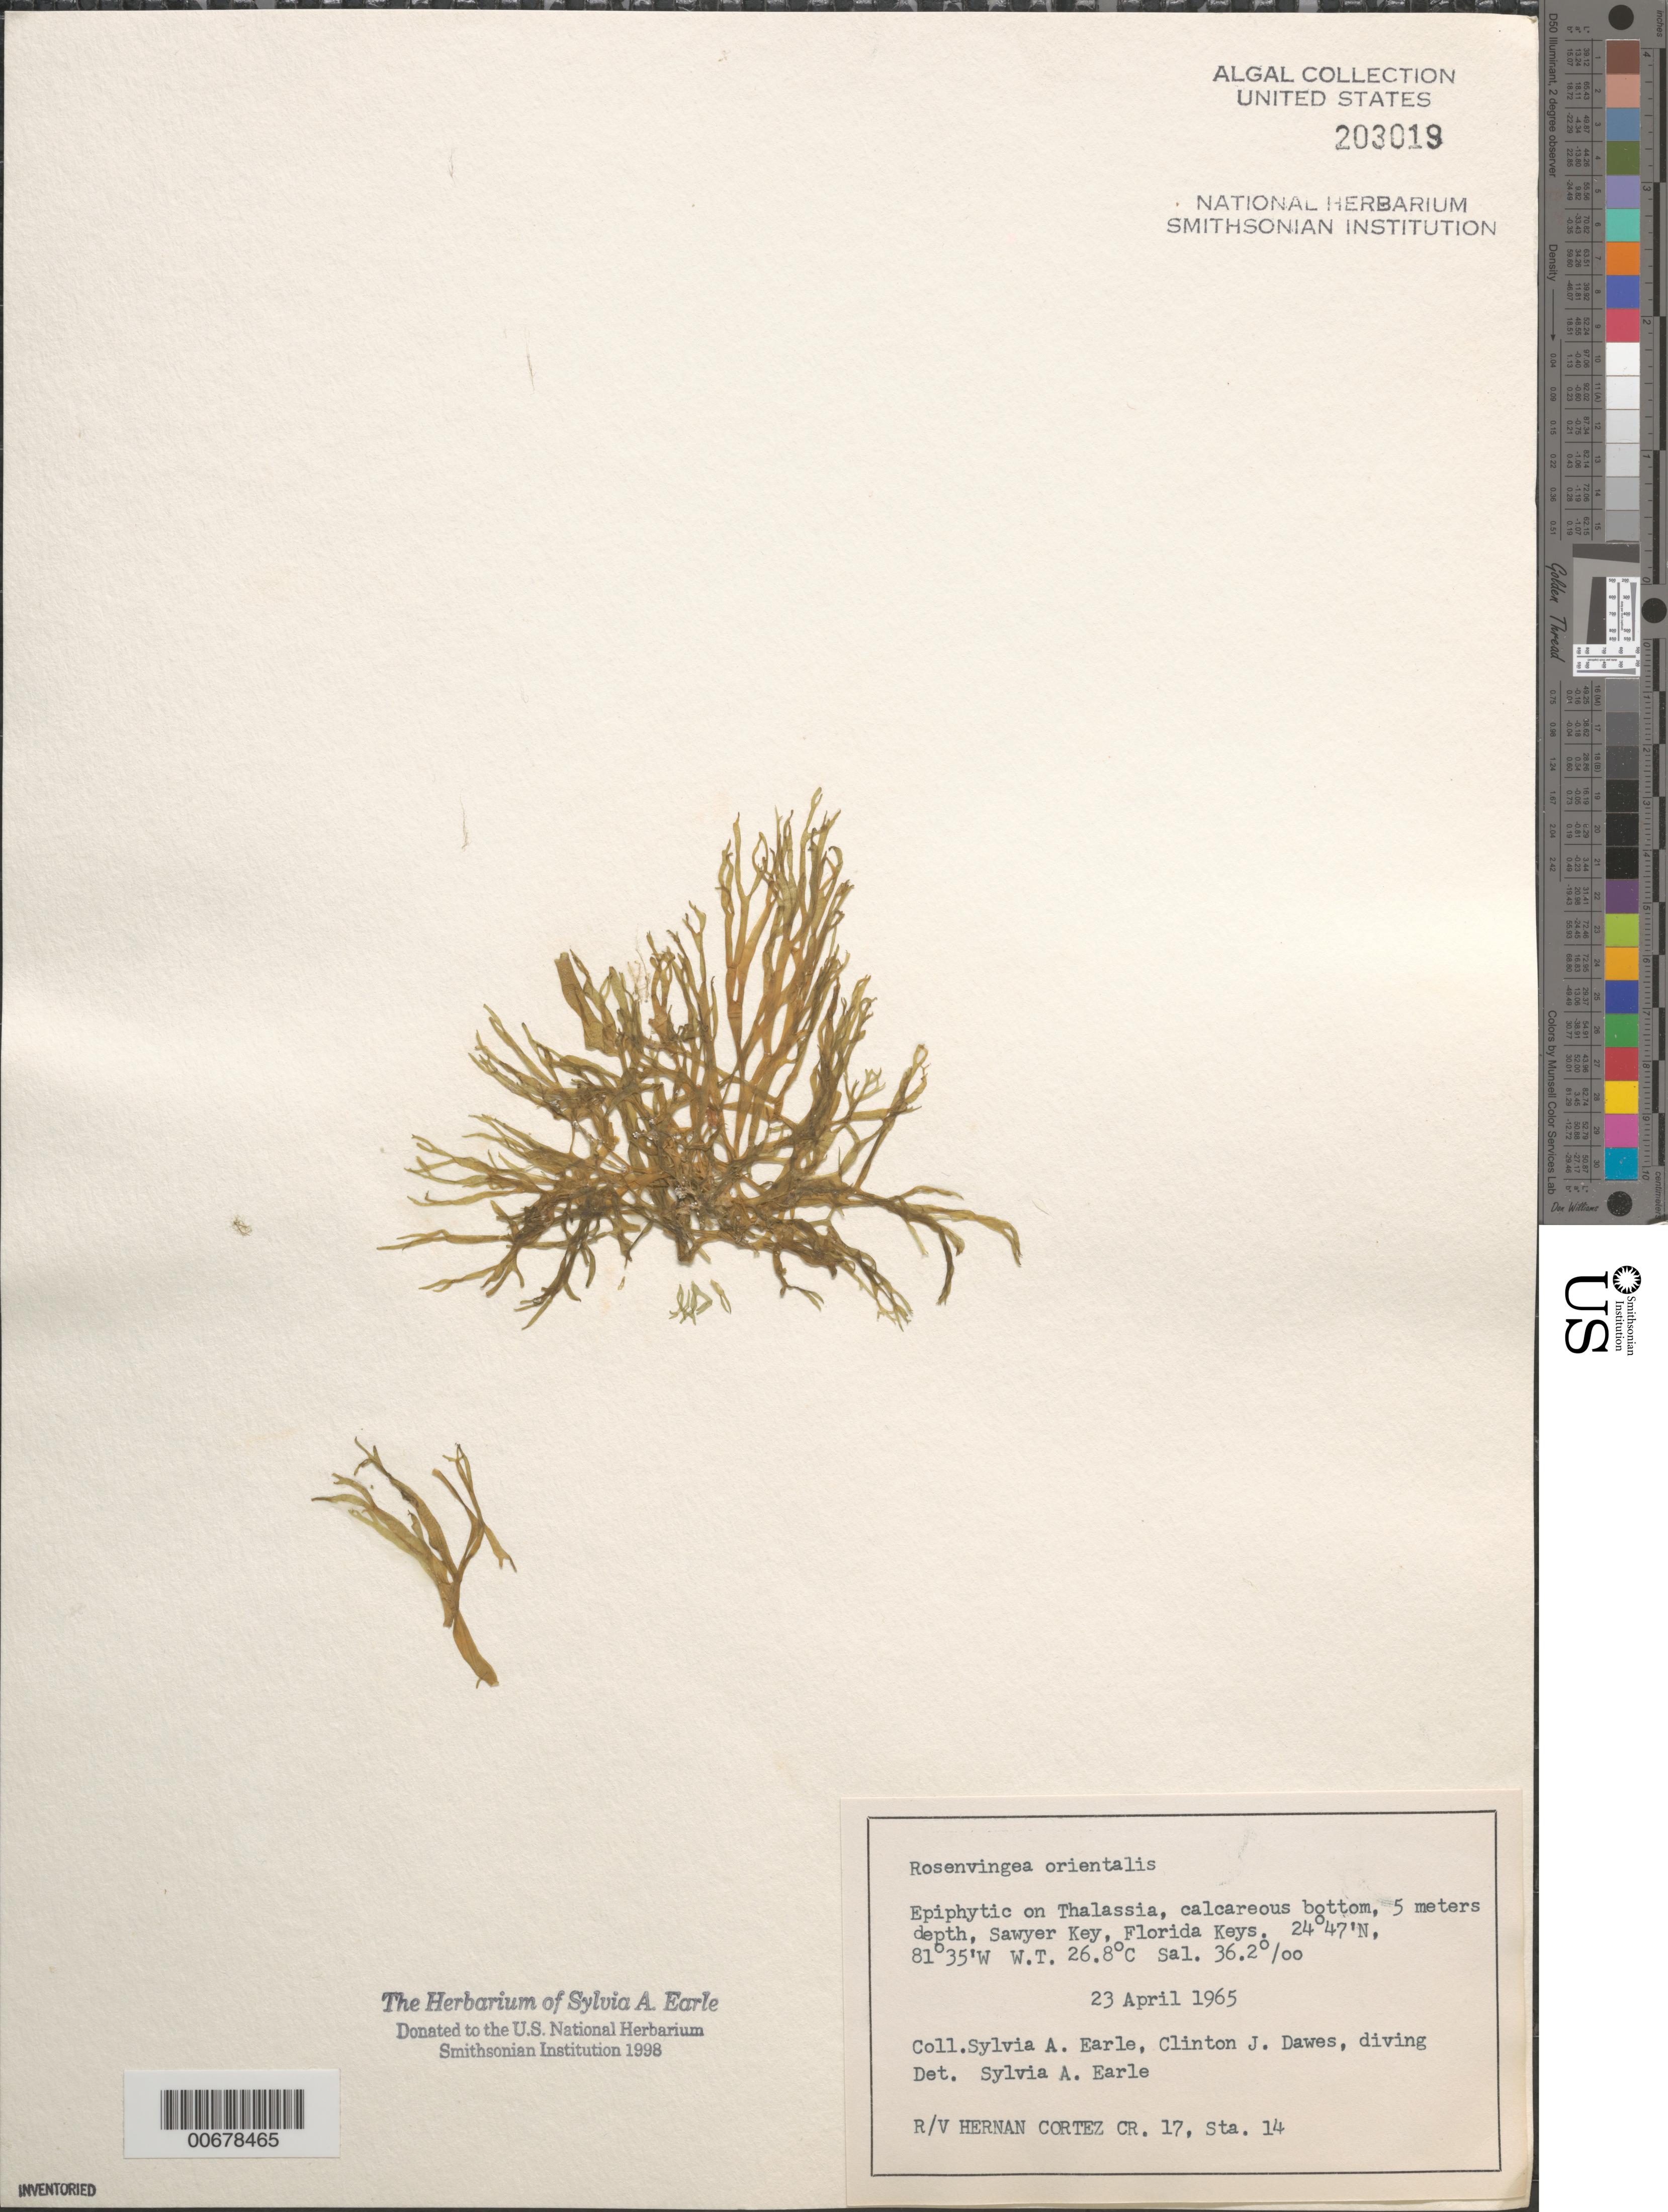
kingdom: Chromista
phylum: Ochrophyta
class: Phaeophyceae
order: Scytosiphonales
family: Scytosiphonaceae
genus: Rosenvingea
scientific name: Rosenvingea orientalis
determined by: Earle, S. A.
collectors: S. A. Earle & C. Dawes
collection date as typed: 23 Apr 1965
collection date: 1965-04-23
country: United States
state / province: Florida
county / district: Monroe County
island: Sawyer Key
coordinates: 24 47' N, 81 35' W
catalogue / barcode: US 203019